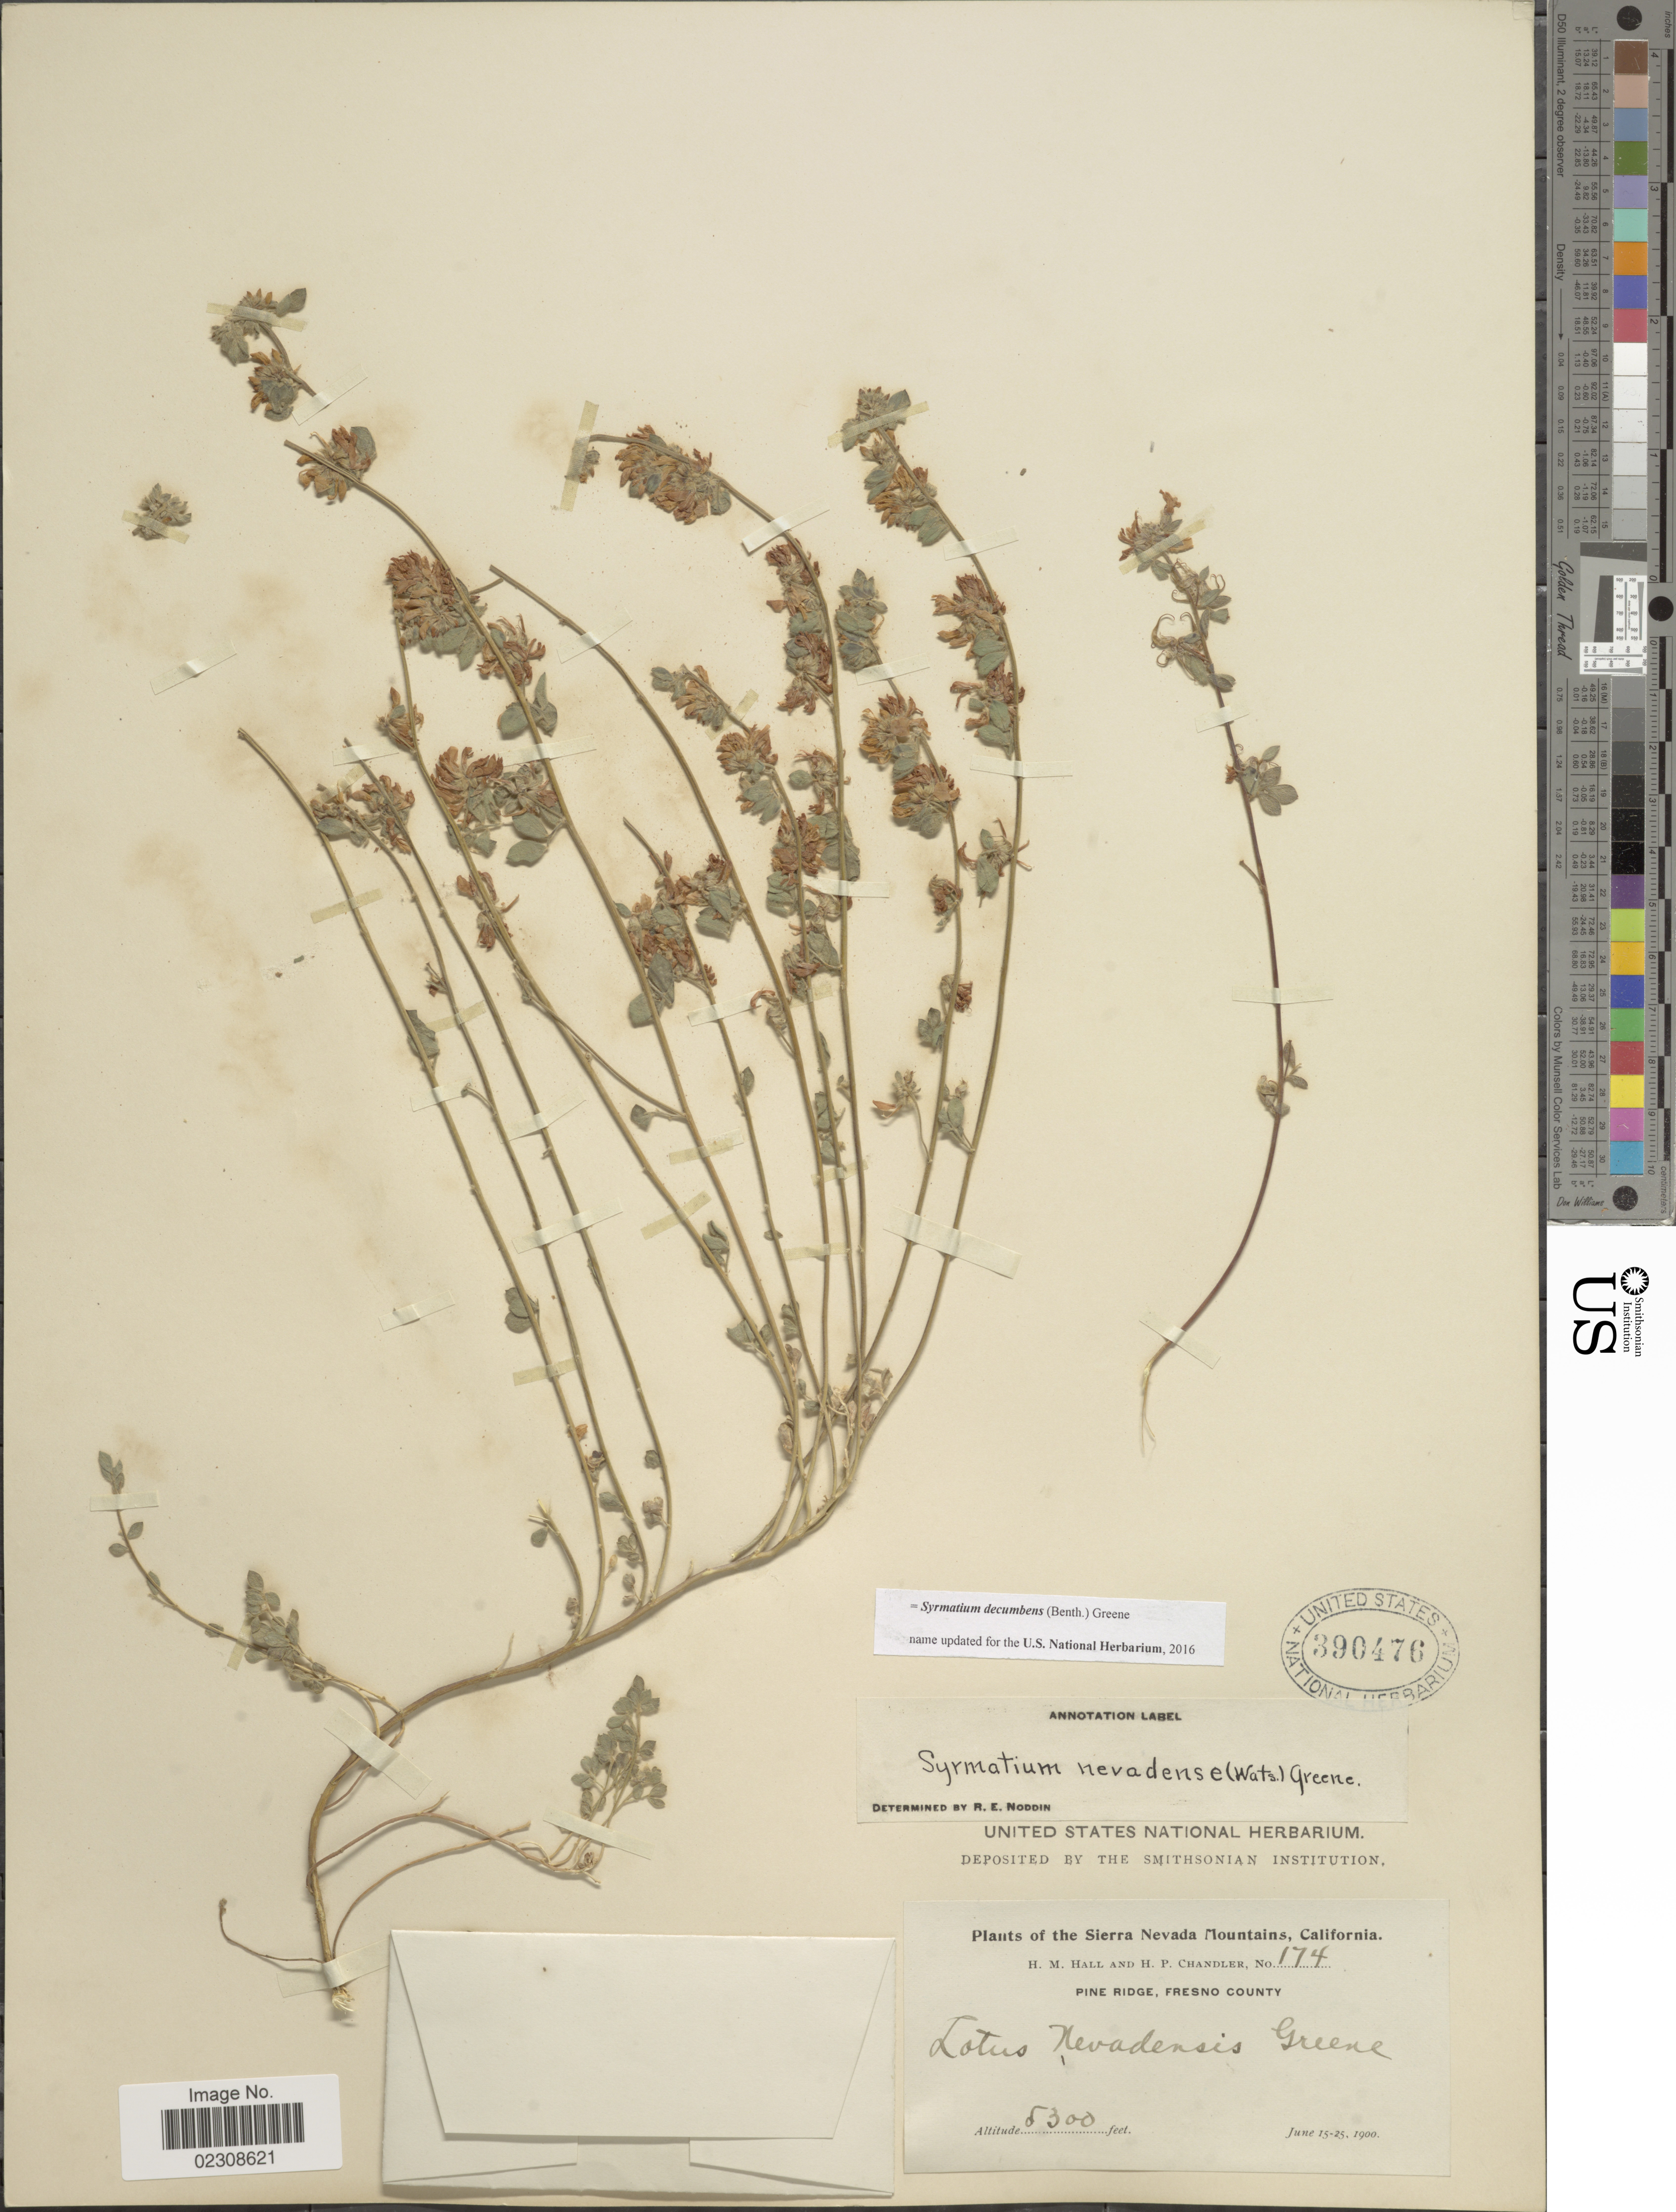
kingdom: Plantae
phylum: Tracheophyta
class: Magnoliopsida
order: Fabales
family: Fabaceae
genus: Syrmatium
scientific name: Syrmatium decumbens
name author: (Benth.) Greene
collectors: H. M. Hall & H. Chandler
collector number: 174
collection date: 1900-06-15/1900-06-25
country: United States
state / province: California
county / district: Fresno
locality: Sierra Nevada Mountains. Pine Ridge, Fresno County.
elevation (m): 2530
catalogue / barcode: US 390476